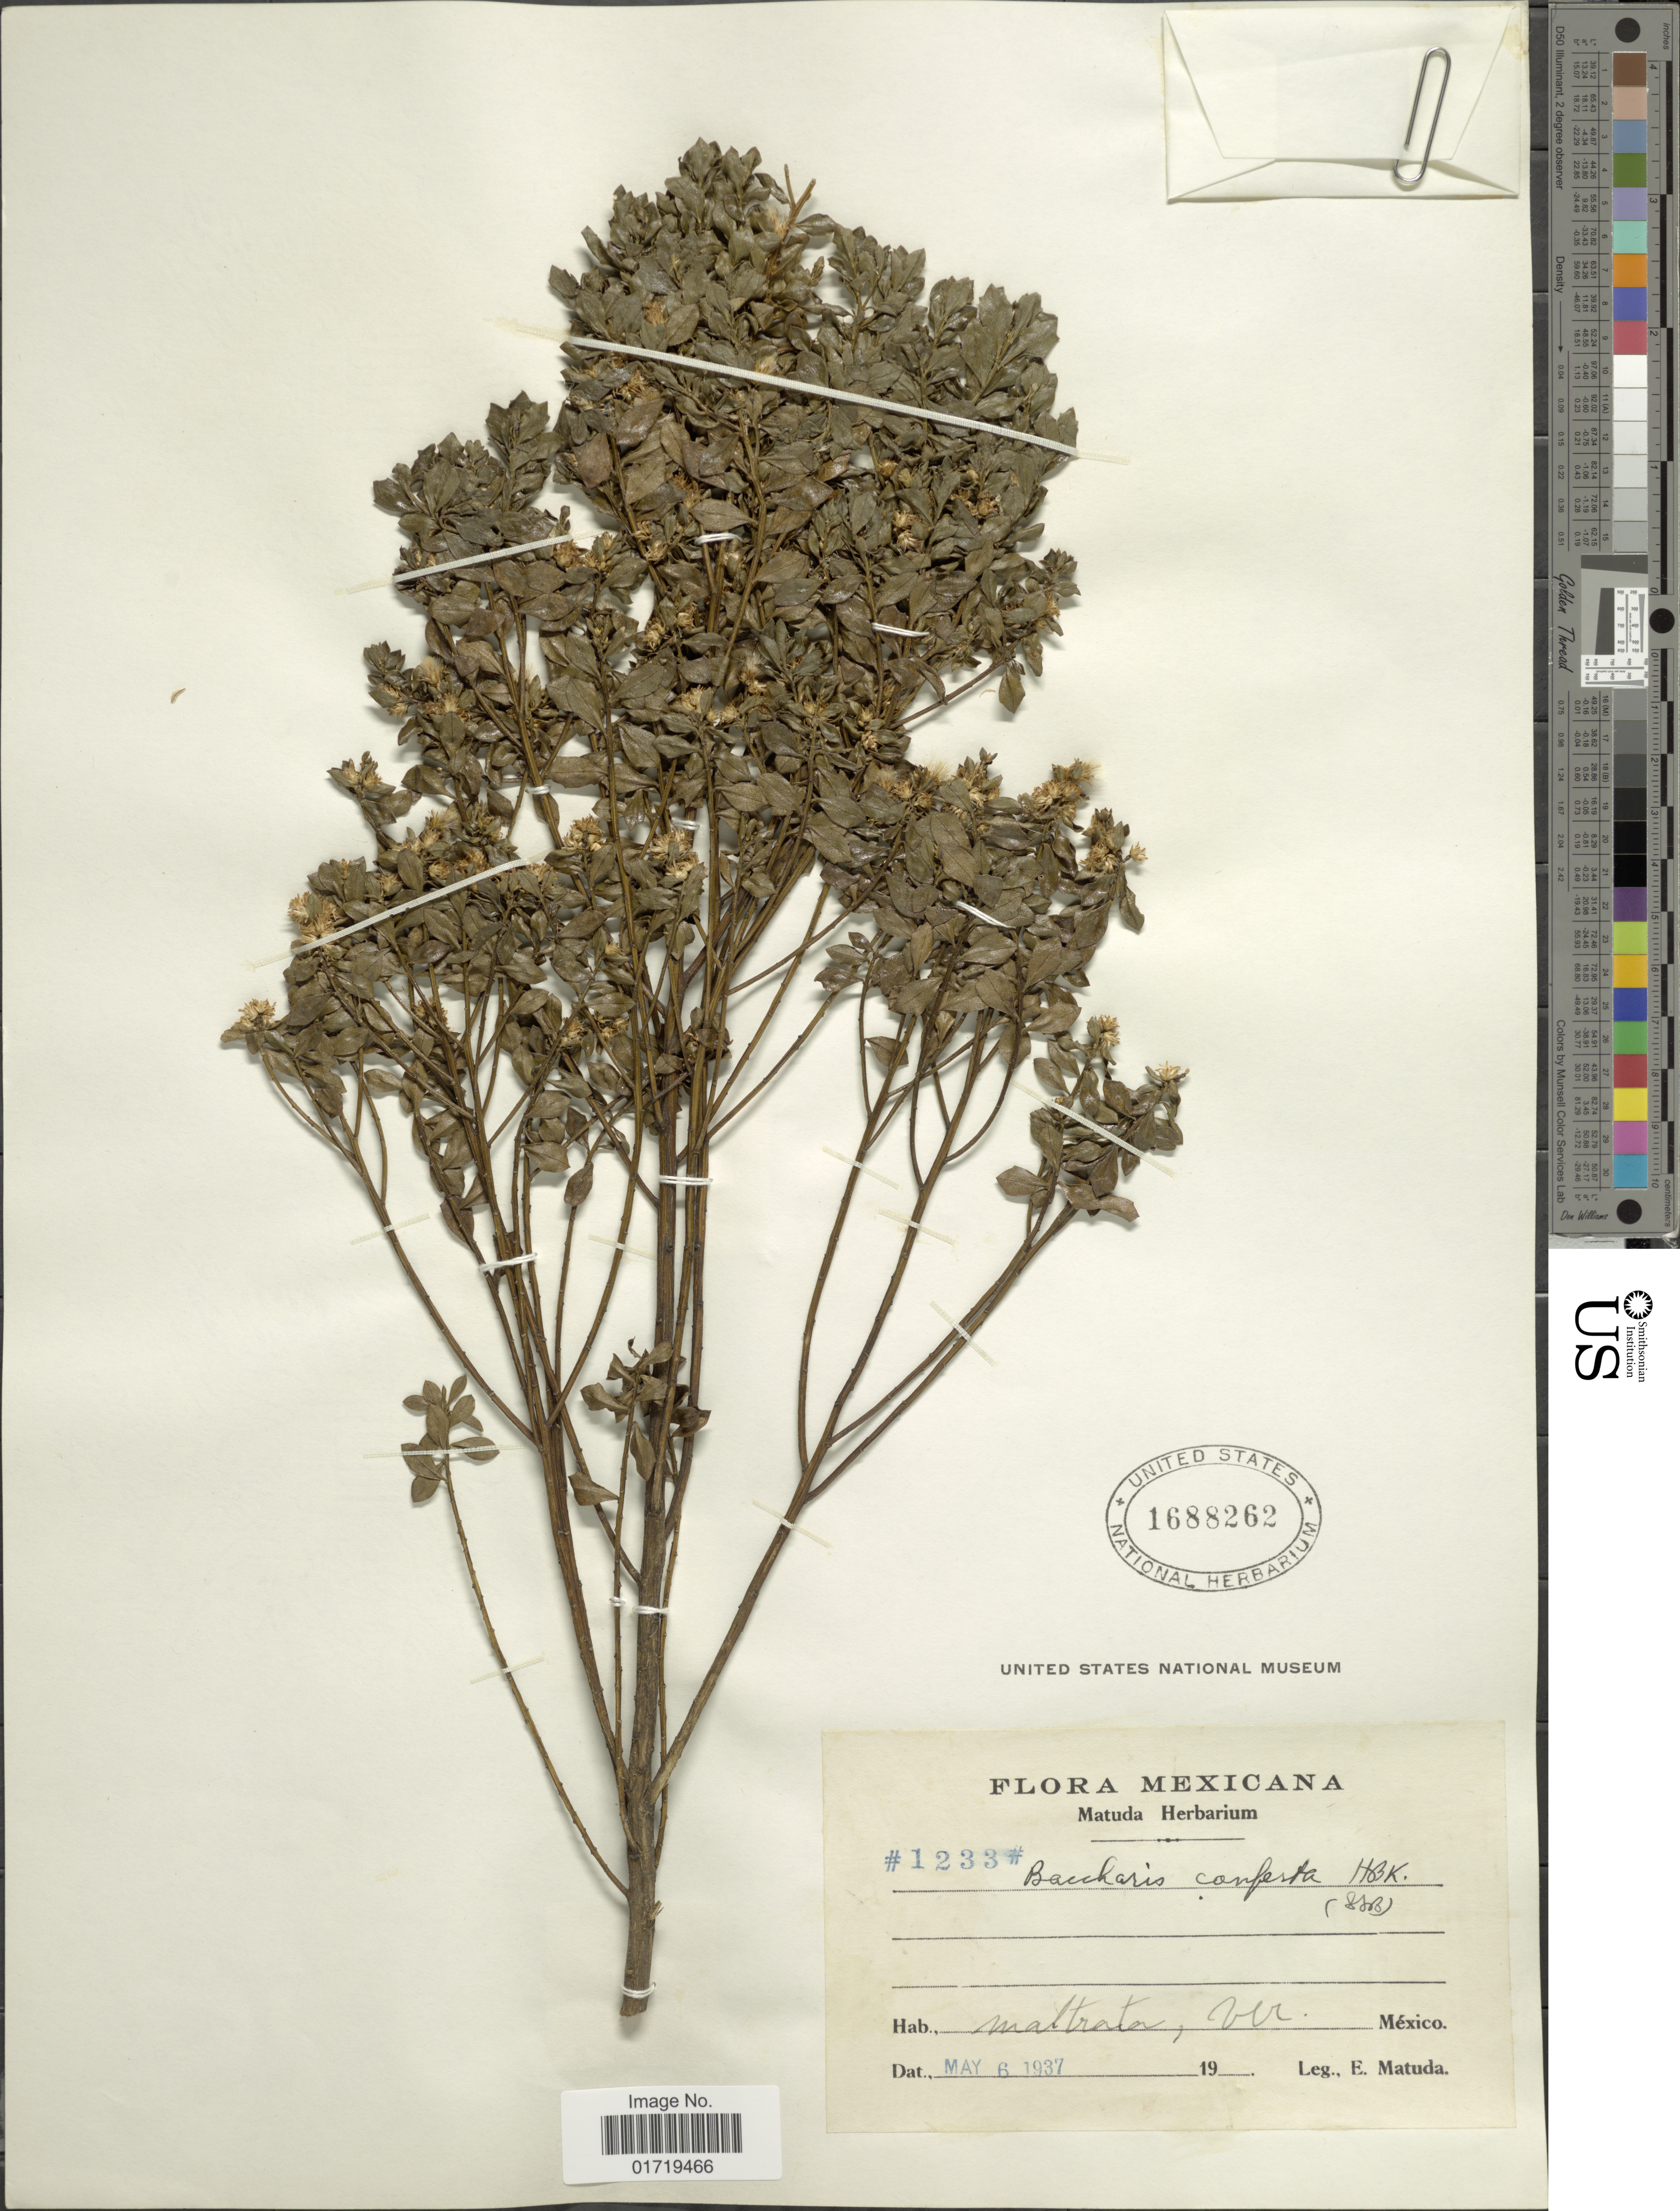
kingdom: Plantae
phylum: Tracheophyta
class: Magnoliopsida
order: Asterales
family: Asteraceae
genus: Baccharis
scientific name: Baccharis conferta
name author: Kunth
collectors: E. Matuda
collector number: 1233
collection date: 1937-05-06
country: Mexico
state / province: México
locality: Maltrata, Ver.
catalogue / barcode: US 1688262